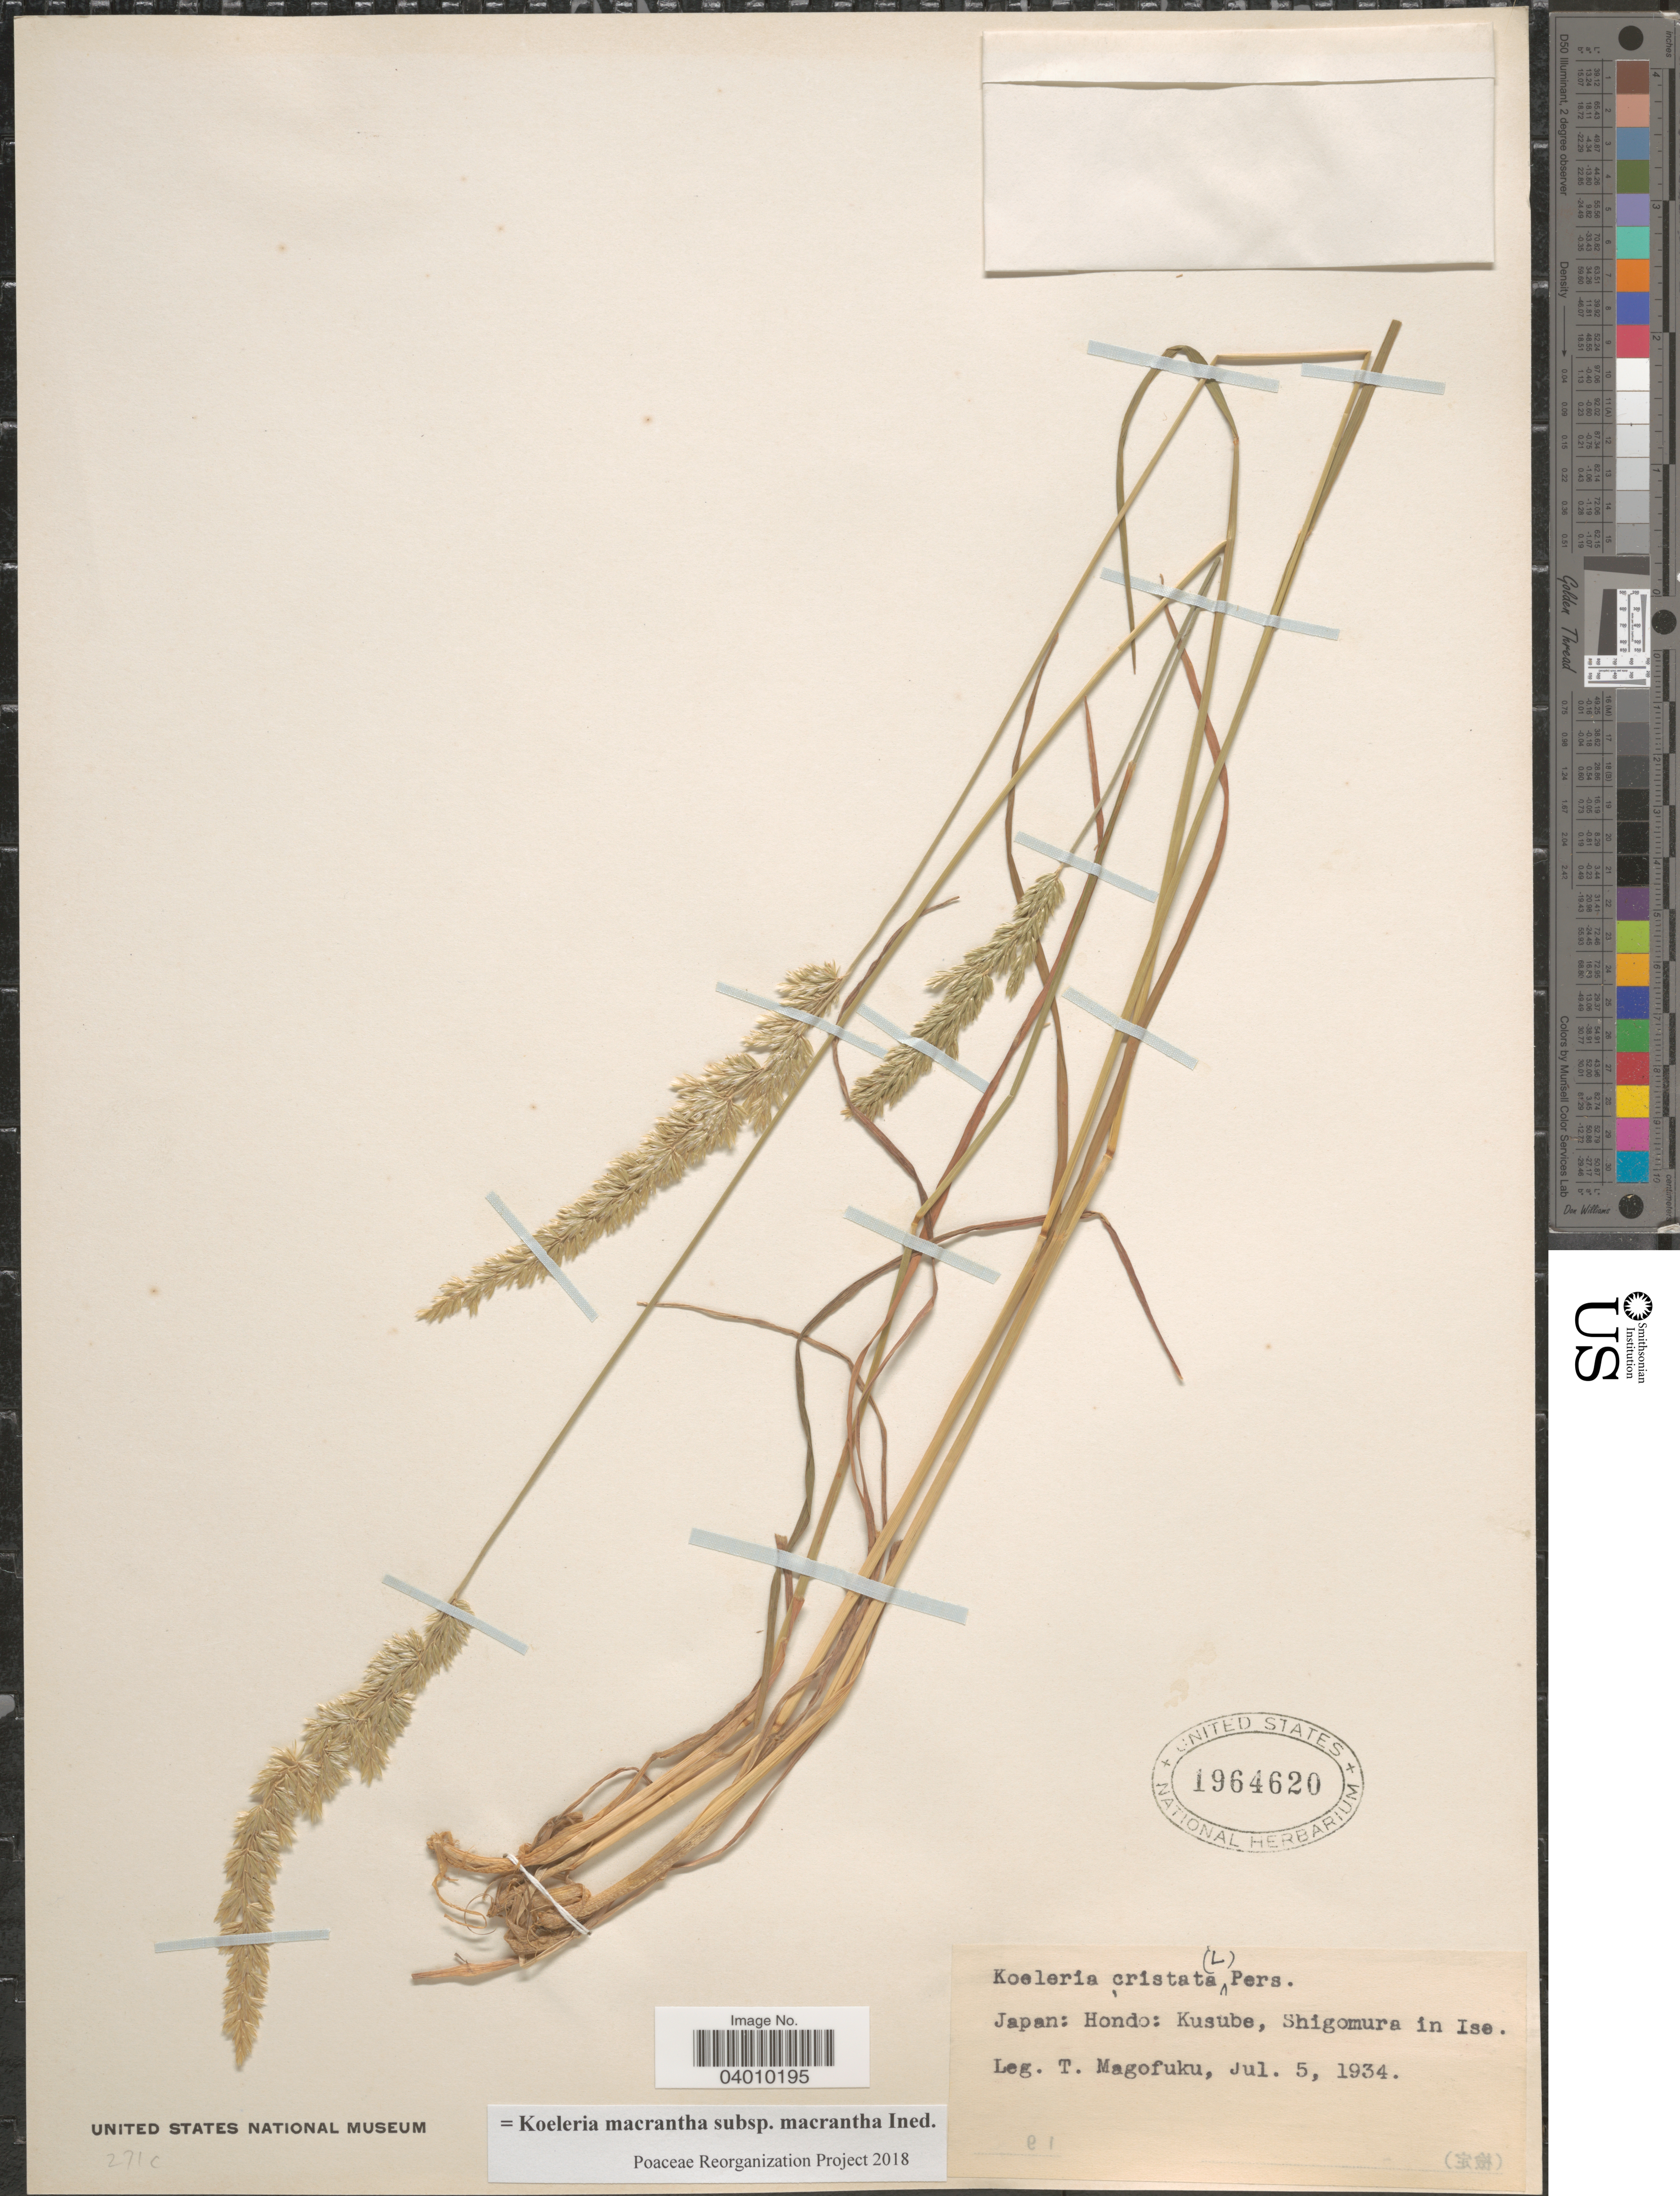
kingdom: Plantae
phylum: Tracheophyta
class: Liliopsida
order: Poales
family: Poaceae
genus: Koeleria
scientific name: Koeleria macrantha subsp. macrantha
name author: (Ledeb.) Schult.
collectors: T. Magofuku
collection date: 1934-07-05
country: Japan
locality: Hondo: Kusube, Shigomura in Ise.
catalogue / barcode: US 1964620